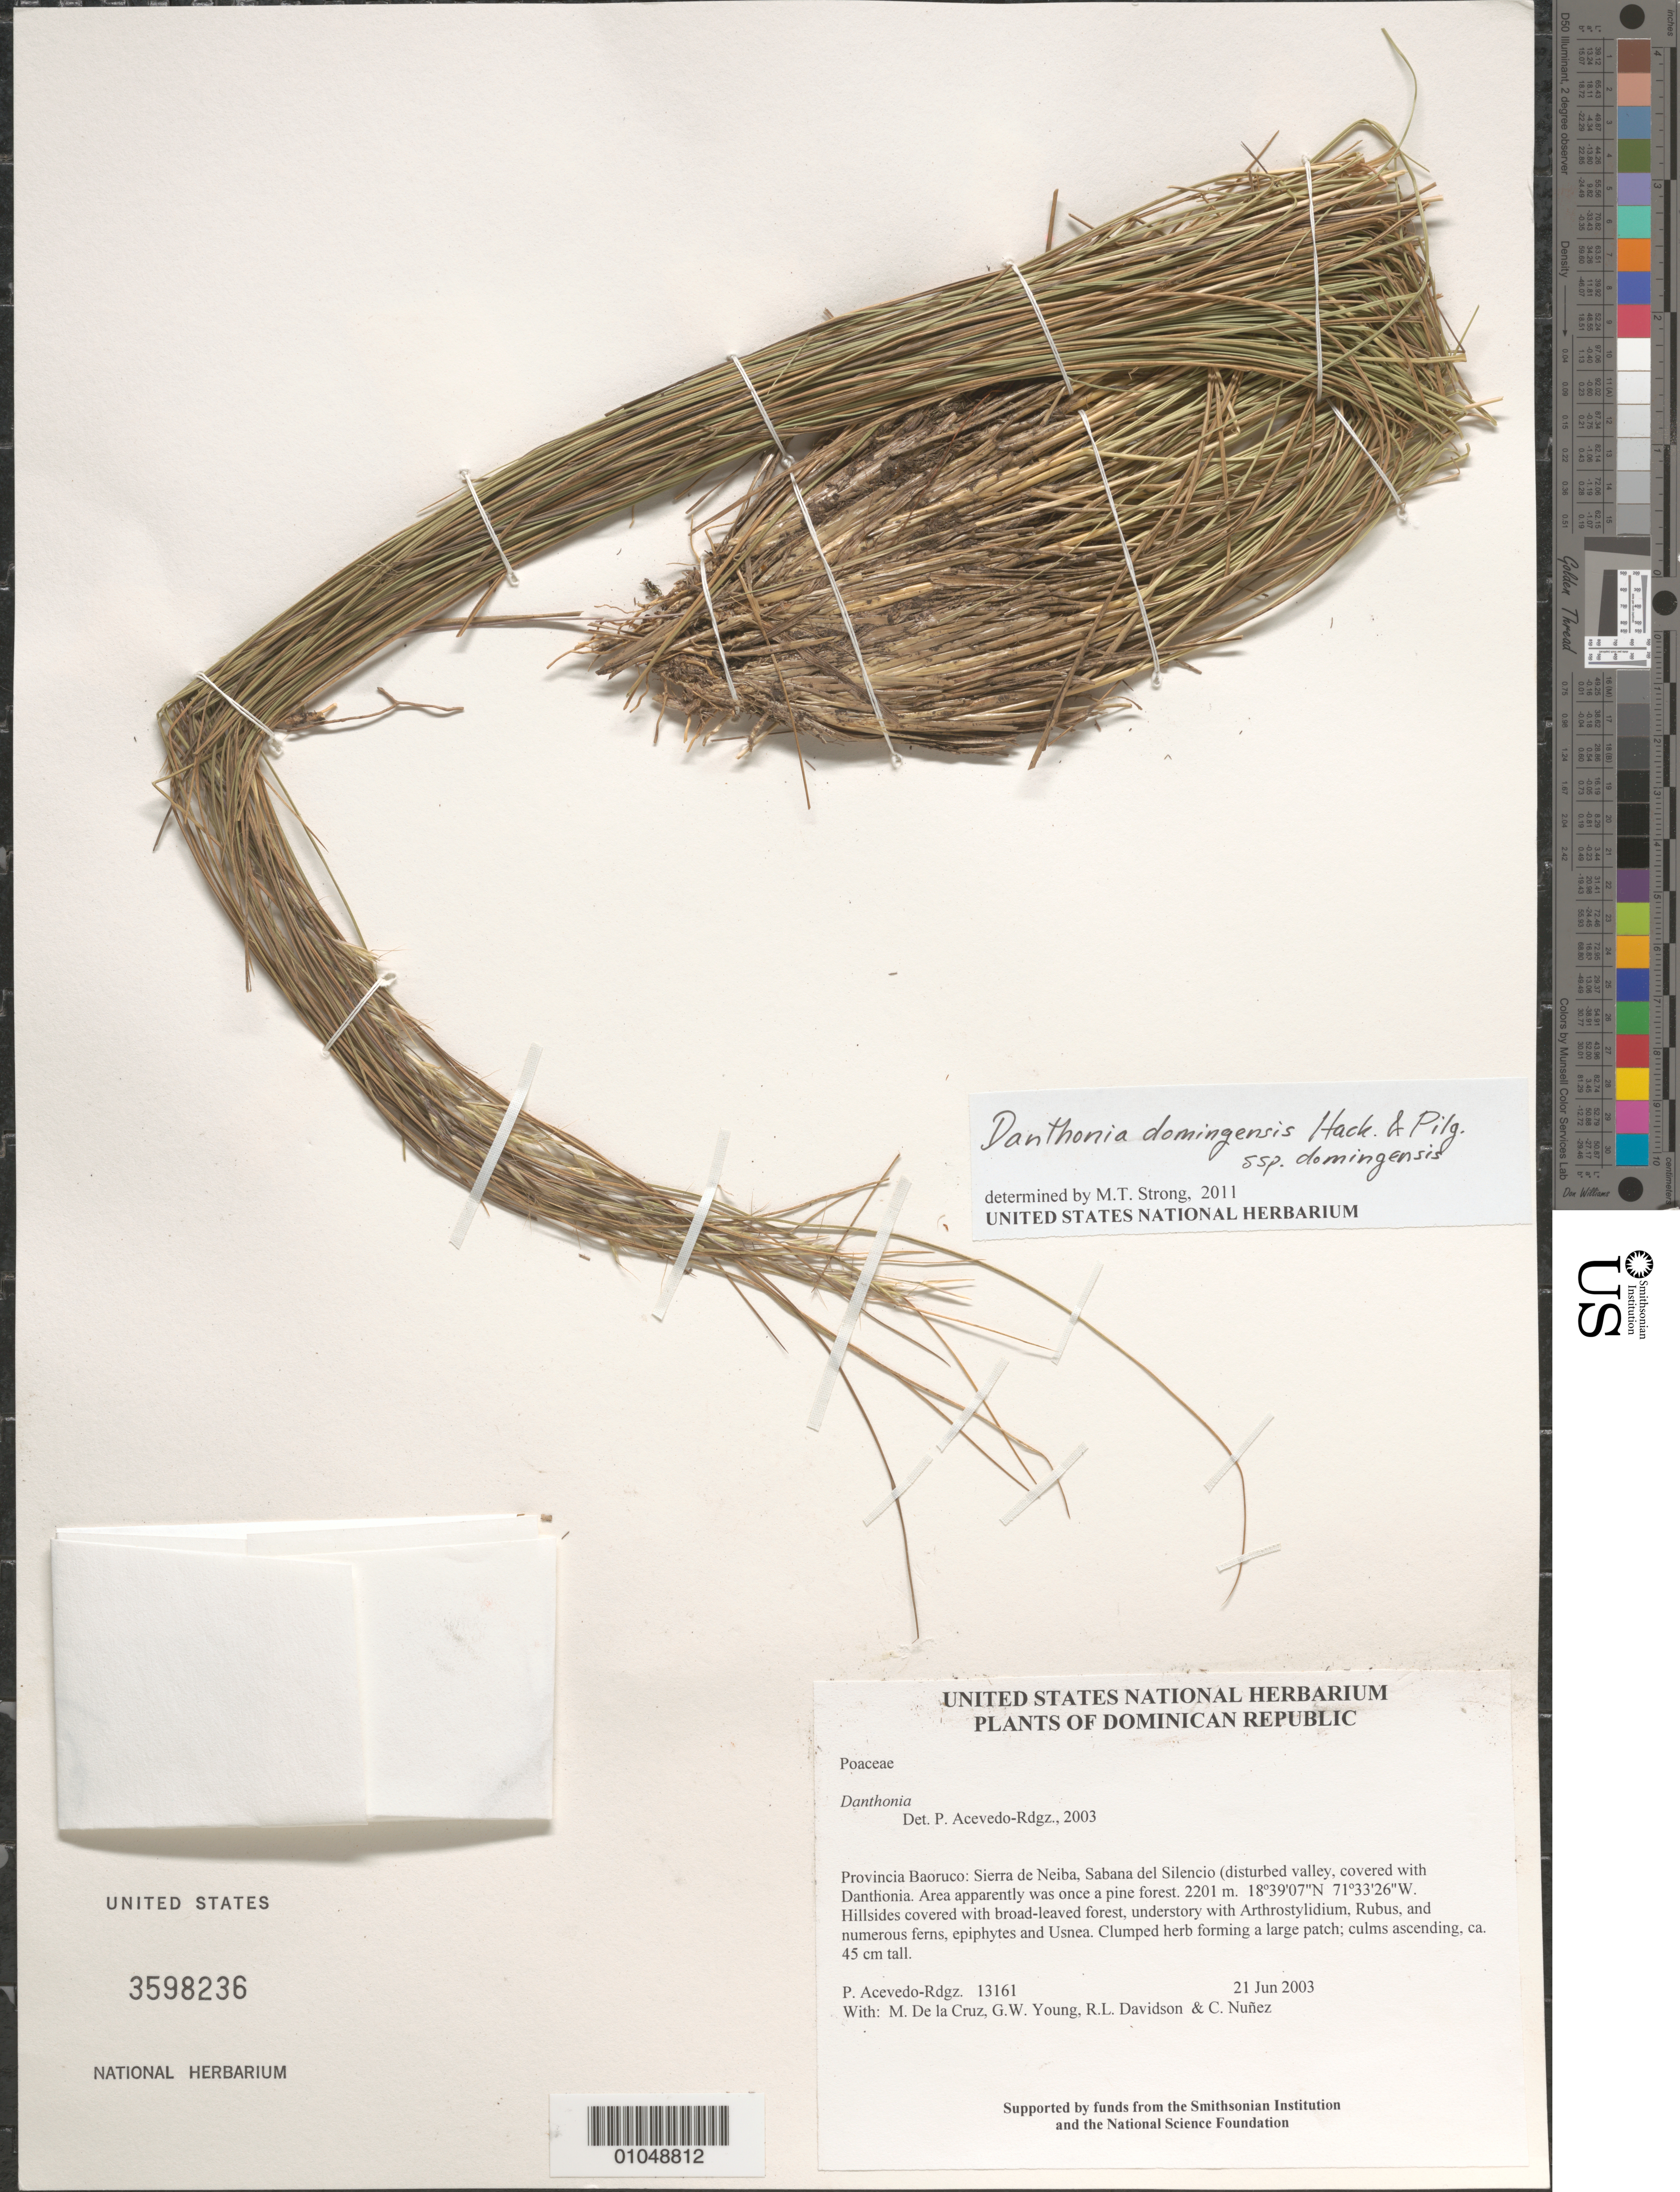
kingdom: Plantae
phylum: Tracheophyta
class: Liliopsida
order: Poales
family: Poaceae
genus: Danthonia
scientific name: Danthonia domingensis subsp. domingensis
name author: Hack. & Pilg.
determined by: Strong, M. T., (US), Smithsonian Institution - National Museum of Natural History (UNITED STATES)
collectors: P. Acevedo-Rodr., M. de la Cruz, J. Rawlins, G. Young, R. Davidson & C. Nunez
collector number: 13161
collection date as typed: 21 Jun 2003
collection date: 2003-06-21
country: Dominican Republic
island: Hispaniola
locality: Provincia Baoruco: Sierra de Neiba, Sabana del Silencio (disturbed valley, covered with Danthonia. Area apparently was once a pine forest.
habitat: Hillsides covered with broad-leaved forest, understory with Arthrostylidium, Rubus, and numerous ferns, epiphytes and Usnea.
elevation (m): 2201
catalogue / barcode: US 3598236